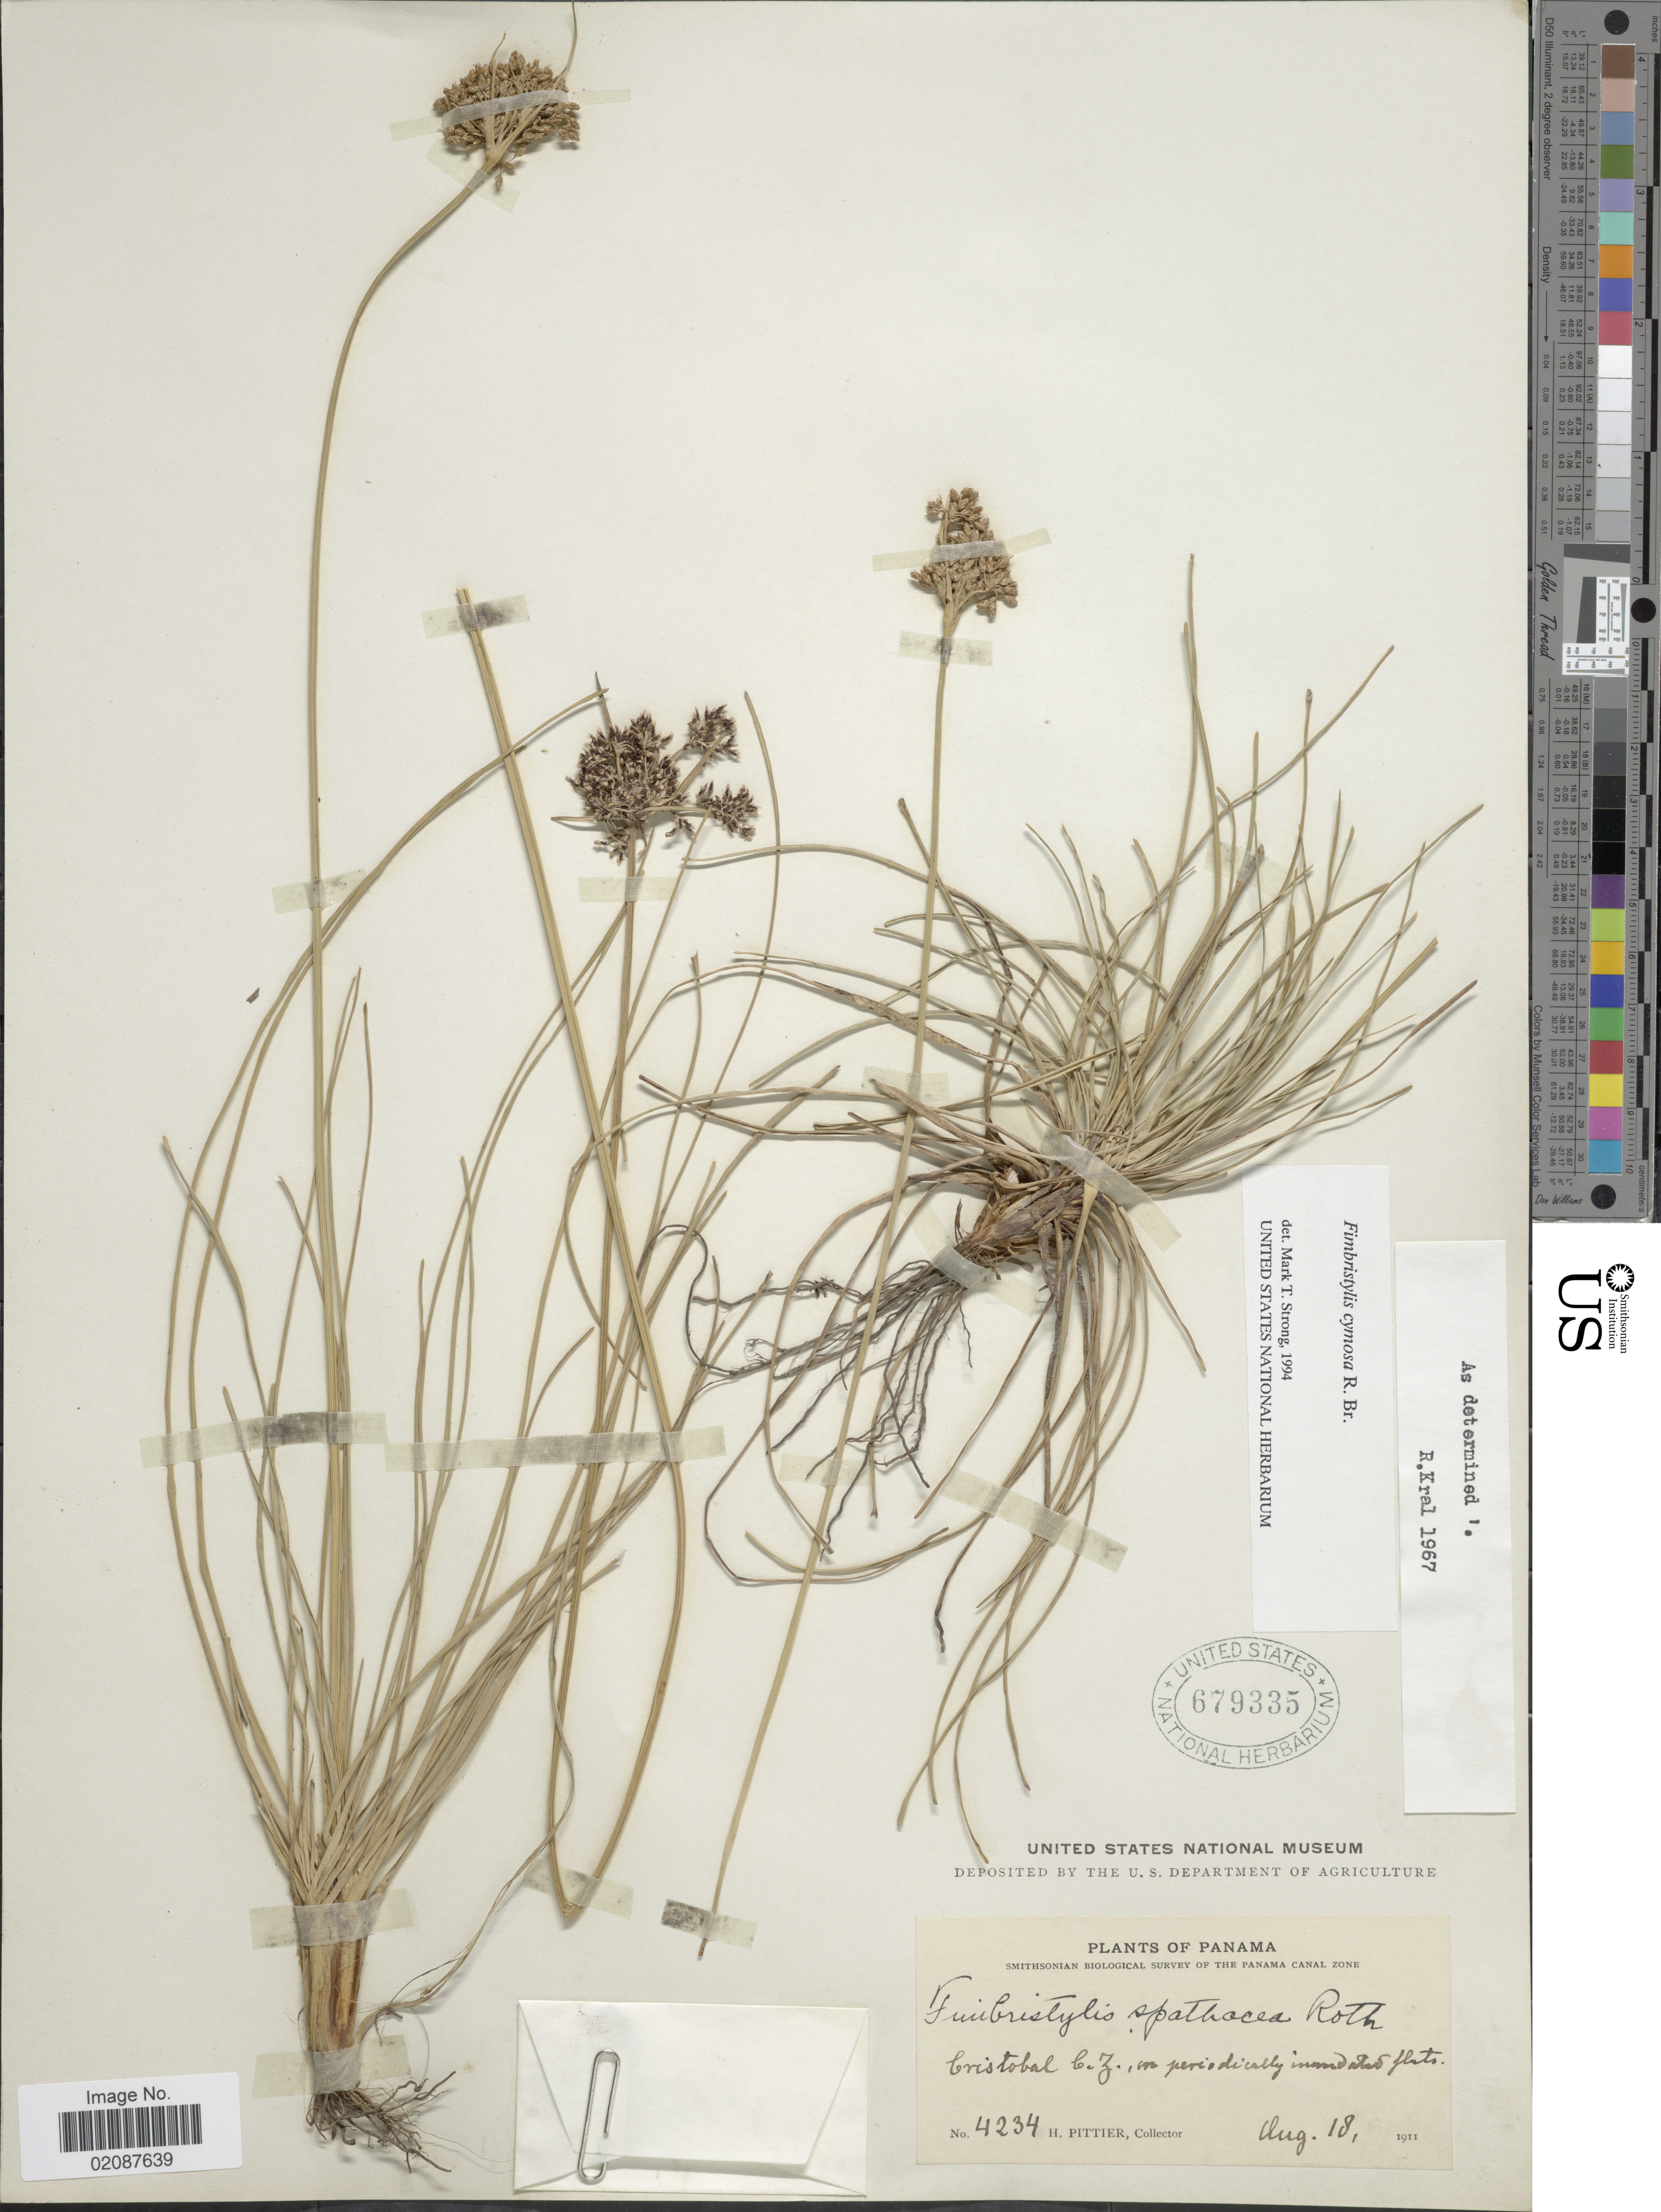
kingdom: Plantae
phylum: Tracheophyta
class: Liliopsida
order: Poales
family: Cyperaceae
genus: Fimbristylis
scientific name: Fimbristylis cymosa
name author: R. Br.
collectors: H. F. Pittier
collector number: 4234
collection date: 1911-08-18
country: Panama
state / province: Colón / Panamá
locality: Canal Zone, Cristobal C. Z., in periodically inundated flats.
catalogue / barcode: US 679335